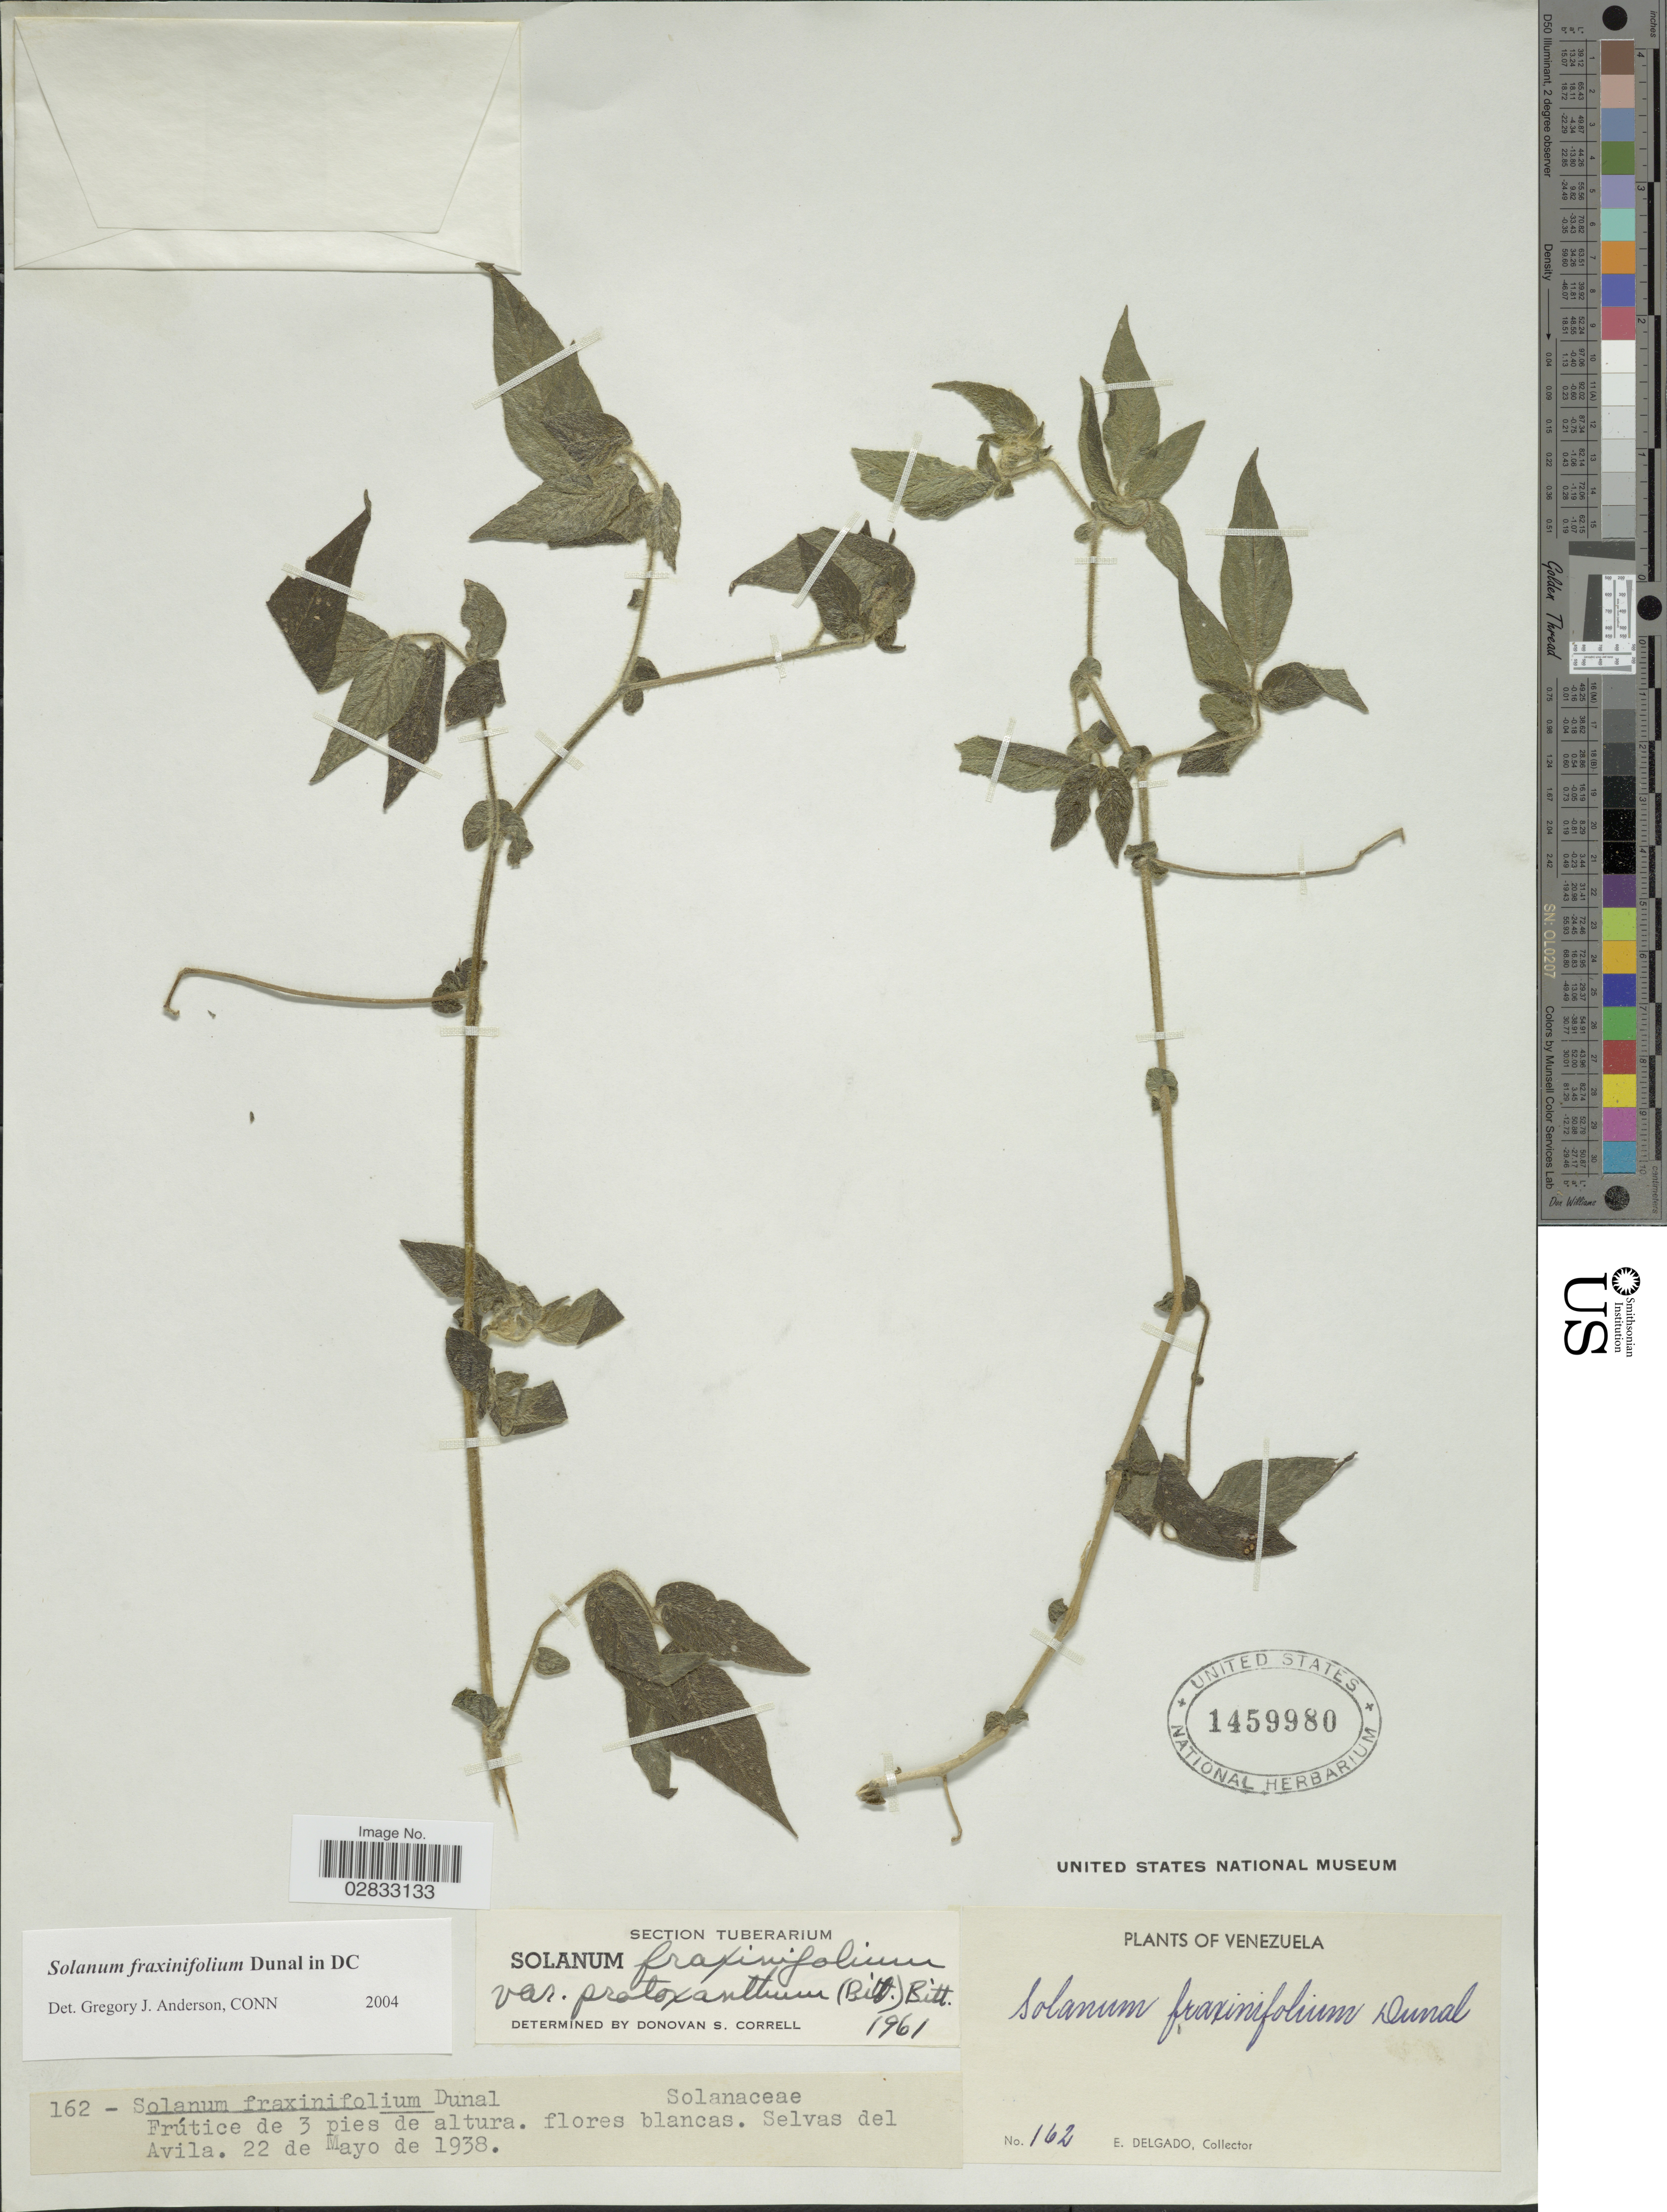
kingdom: Plantae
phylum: Tracheophyta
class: Magnoliopsida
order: Solanales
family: Solanaceae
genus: Solanum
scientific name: Solanum fraxinifolium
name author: Dunal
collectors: E. Delgado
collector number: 162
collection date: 1938-05-22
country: Venezuela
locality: Selvas del Avila.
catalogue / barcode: US 1459980